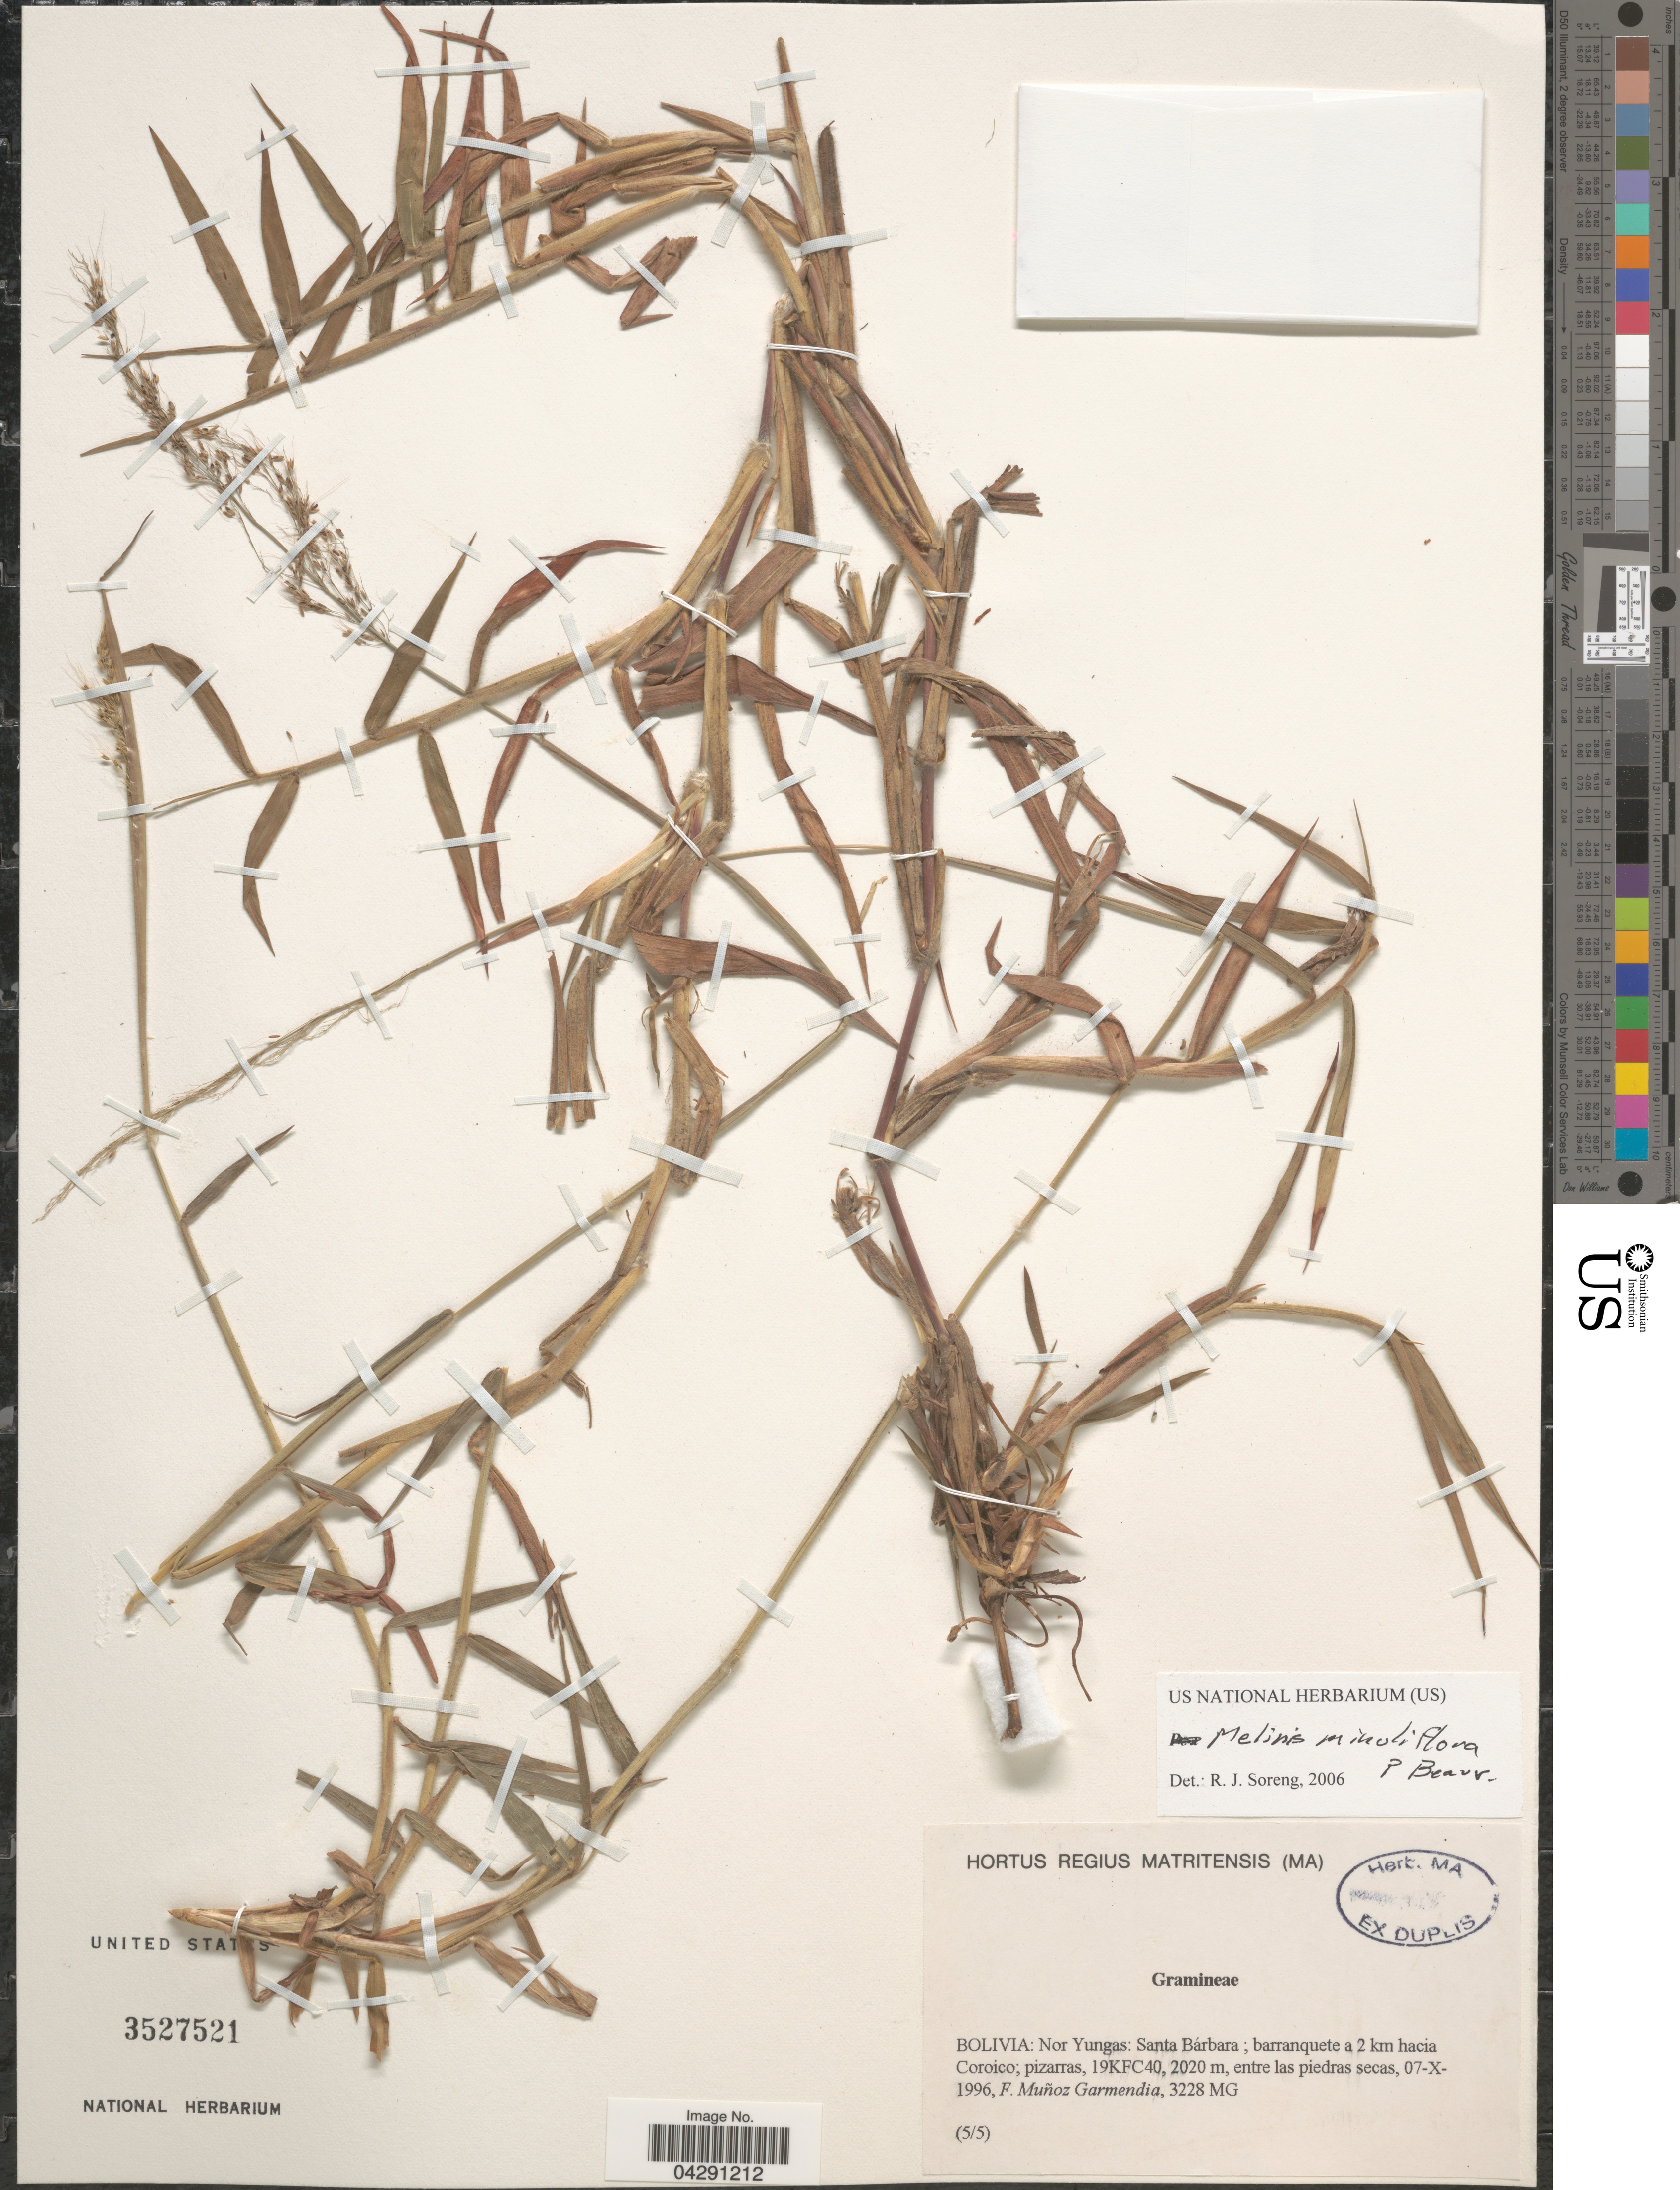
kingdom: Plantae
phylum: Tracheophyta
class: Liliopsida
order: Poales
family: Poaceae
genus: Melinis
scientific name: Melinis minutiflora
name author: P. Beauv.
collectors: F. Muñoz Garmendia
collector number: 3228MG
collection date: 1996-10-07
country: Bolivia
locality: Nor Yungas: Santa Bárbara; barranquete a 2 km hacia Coroico; pizarras, 19KFC40.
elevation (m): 2020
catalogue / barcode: US 3527521